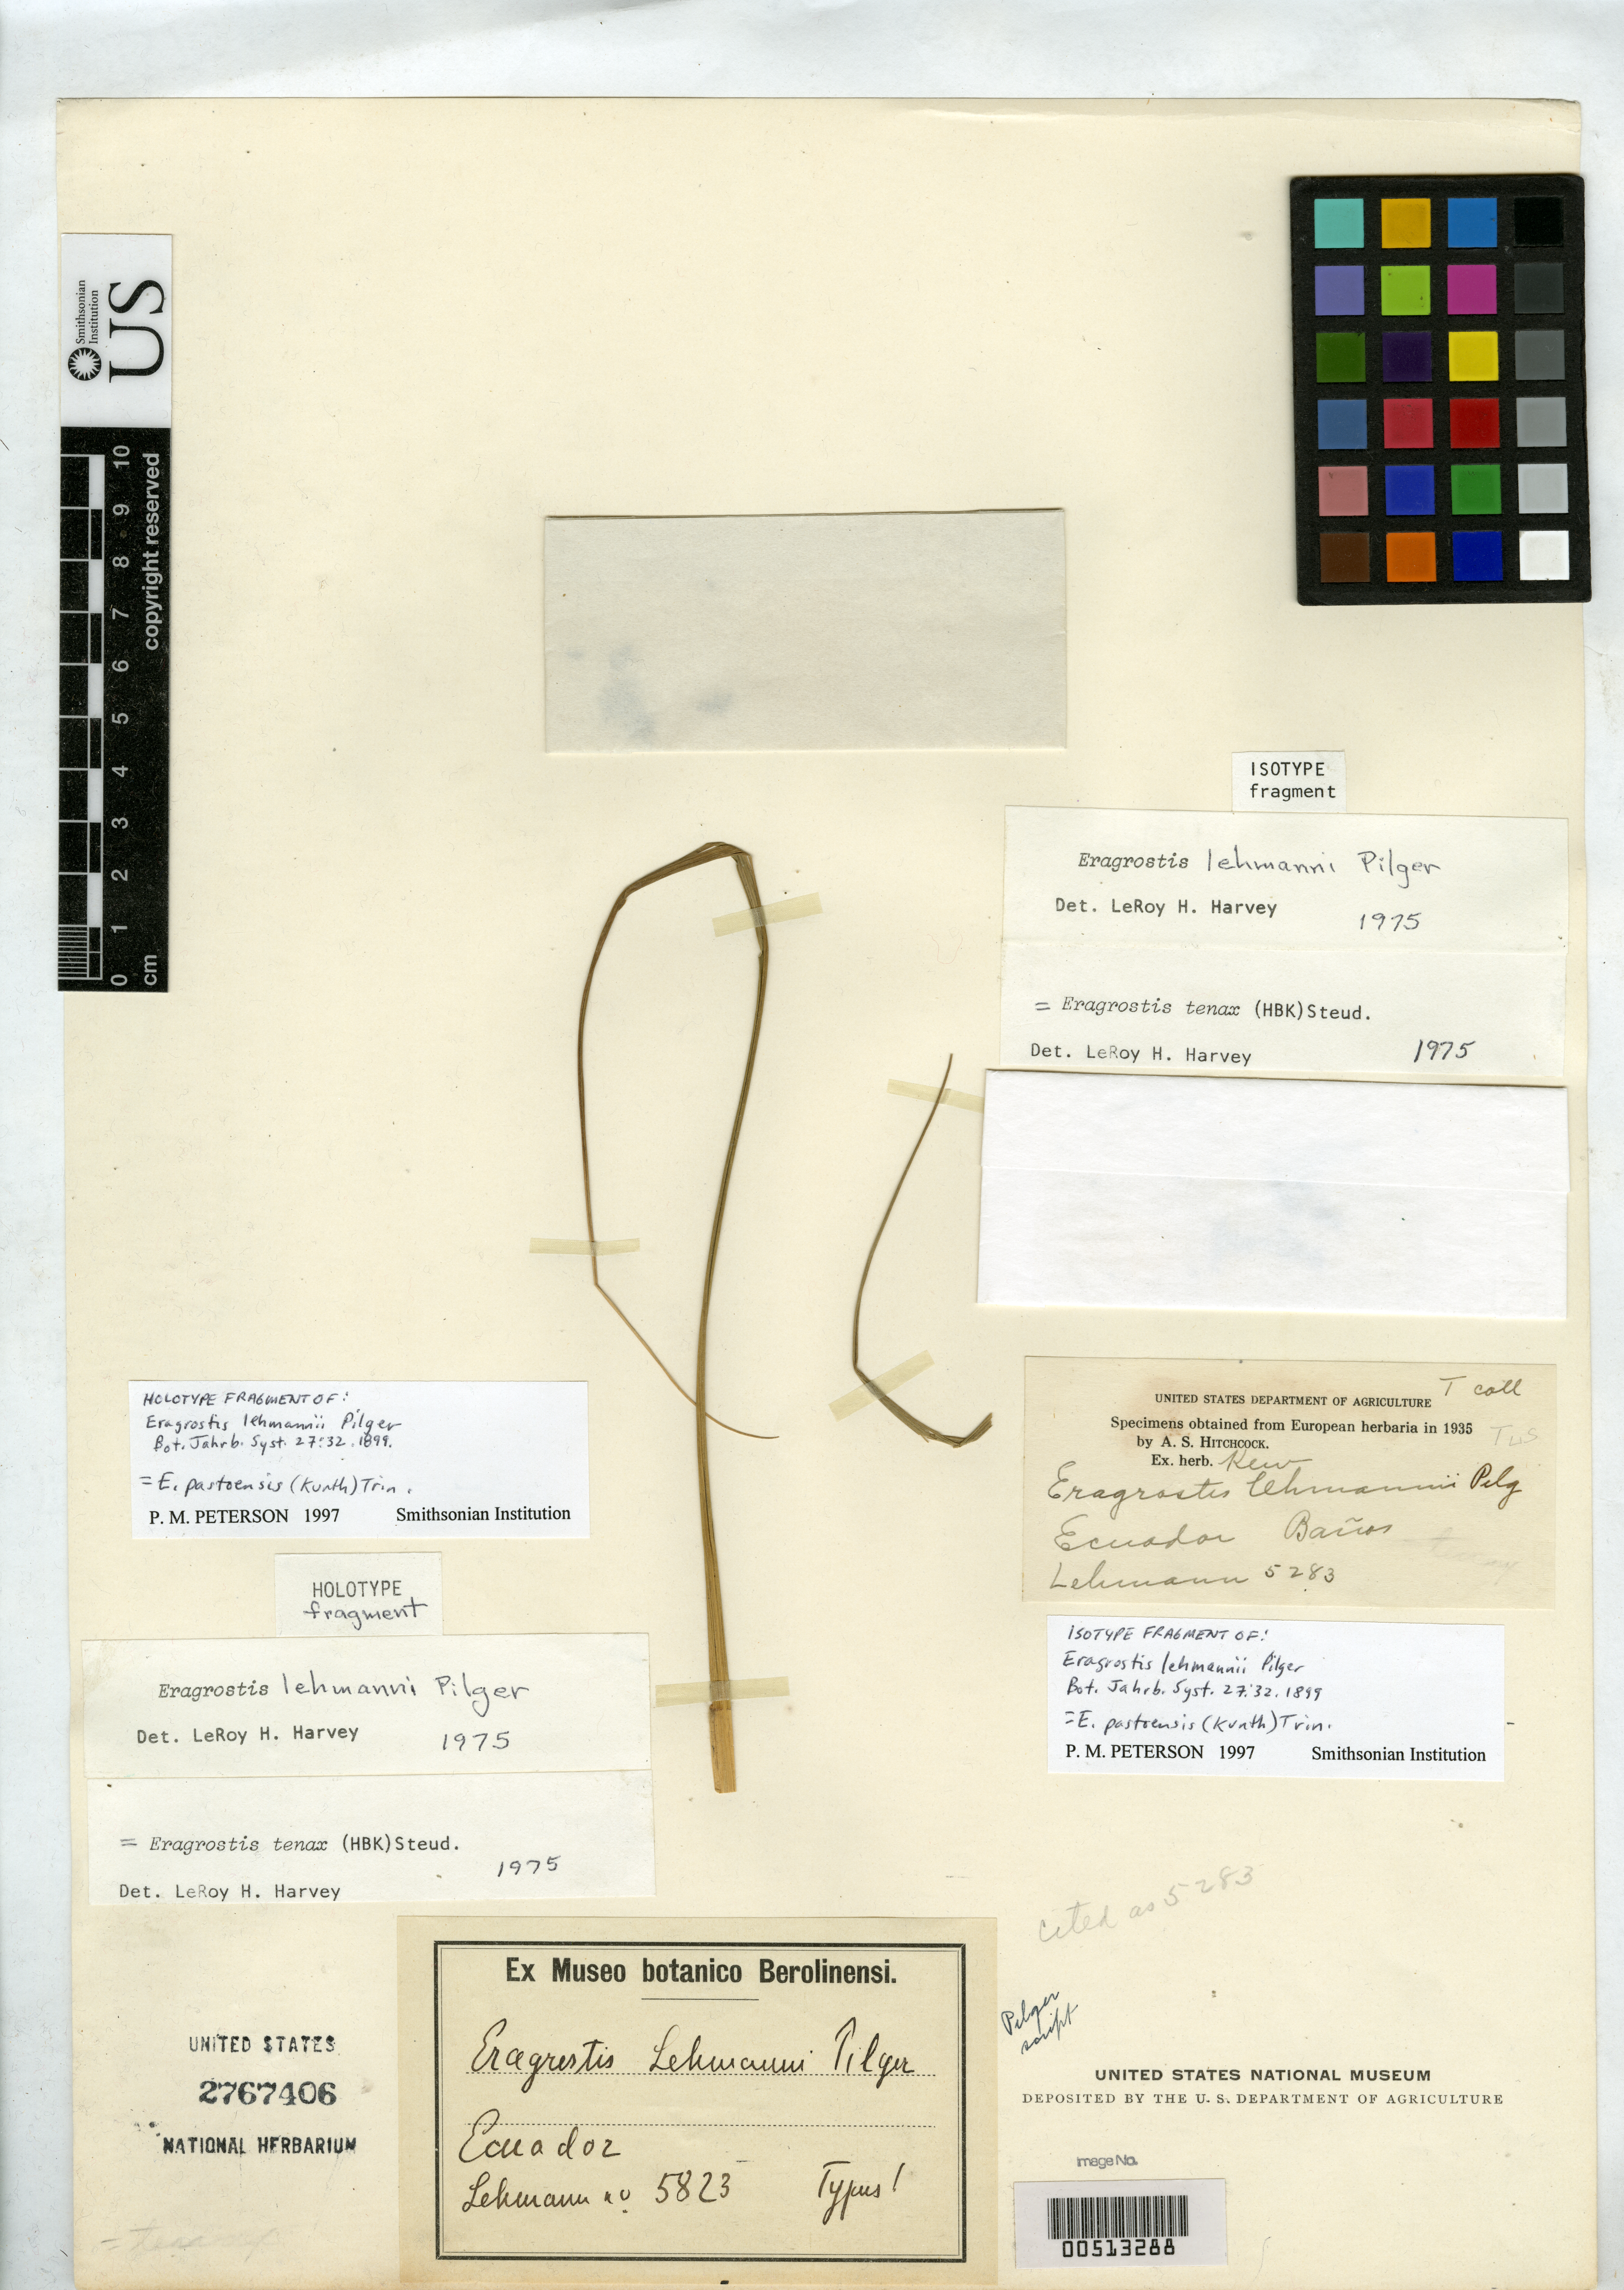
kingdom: Plantae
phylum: Tracheophyta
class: Liliopsida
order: Poales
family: Poaceae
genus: Eragrostis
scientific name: Eragrostis lehmannii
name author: Pilg.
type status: Type Fragment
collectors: F. C. Lehmann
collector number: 5823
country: Ecuador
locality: Banos.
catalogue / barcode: US 2767406